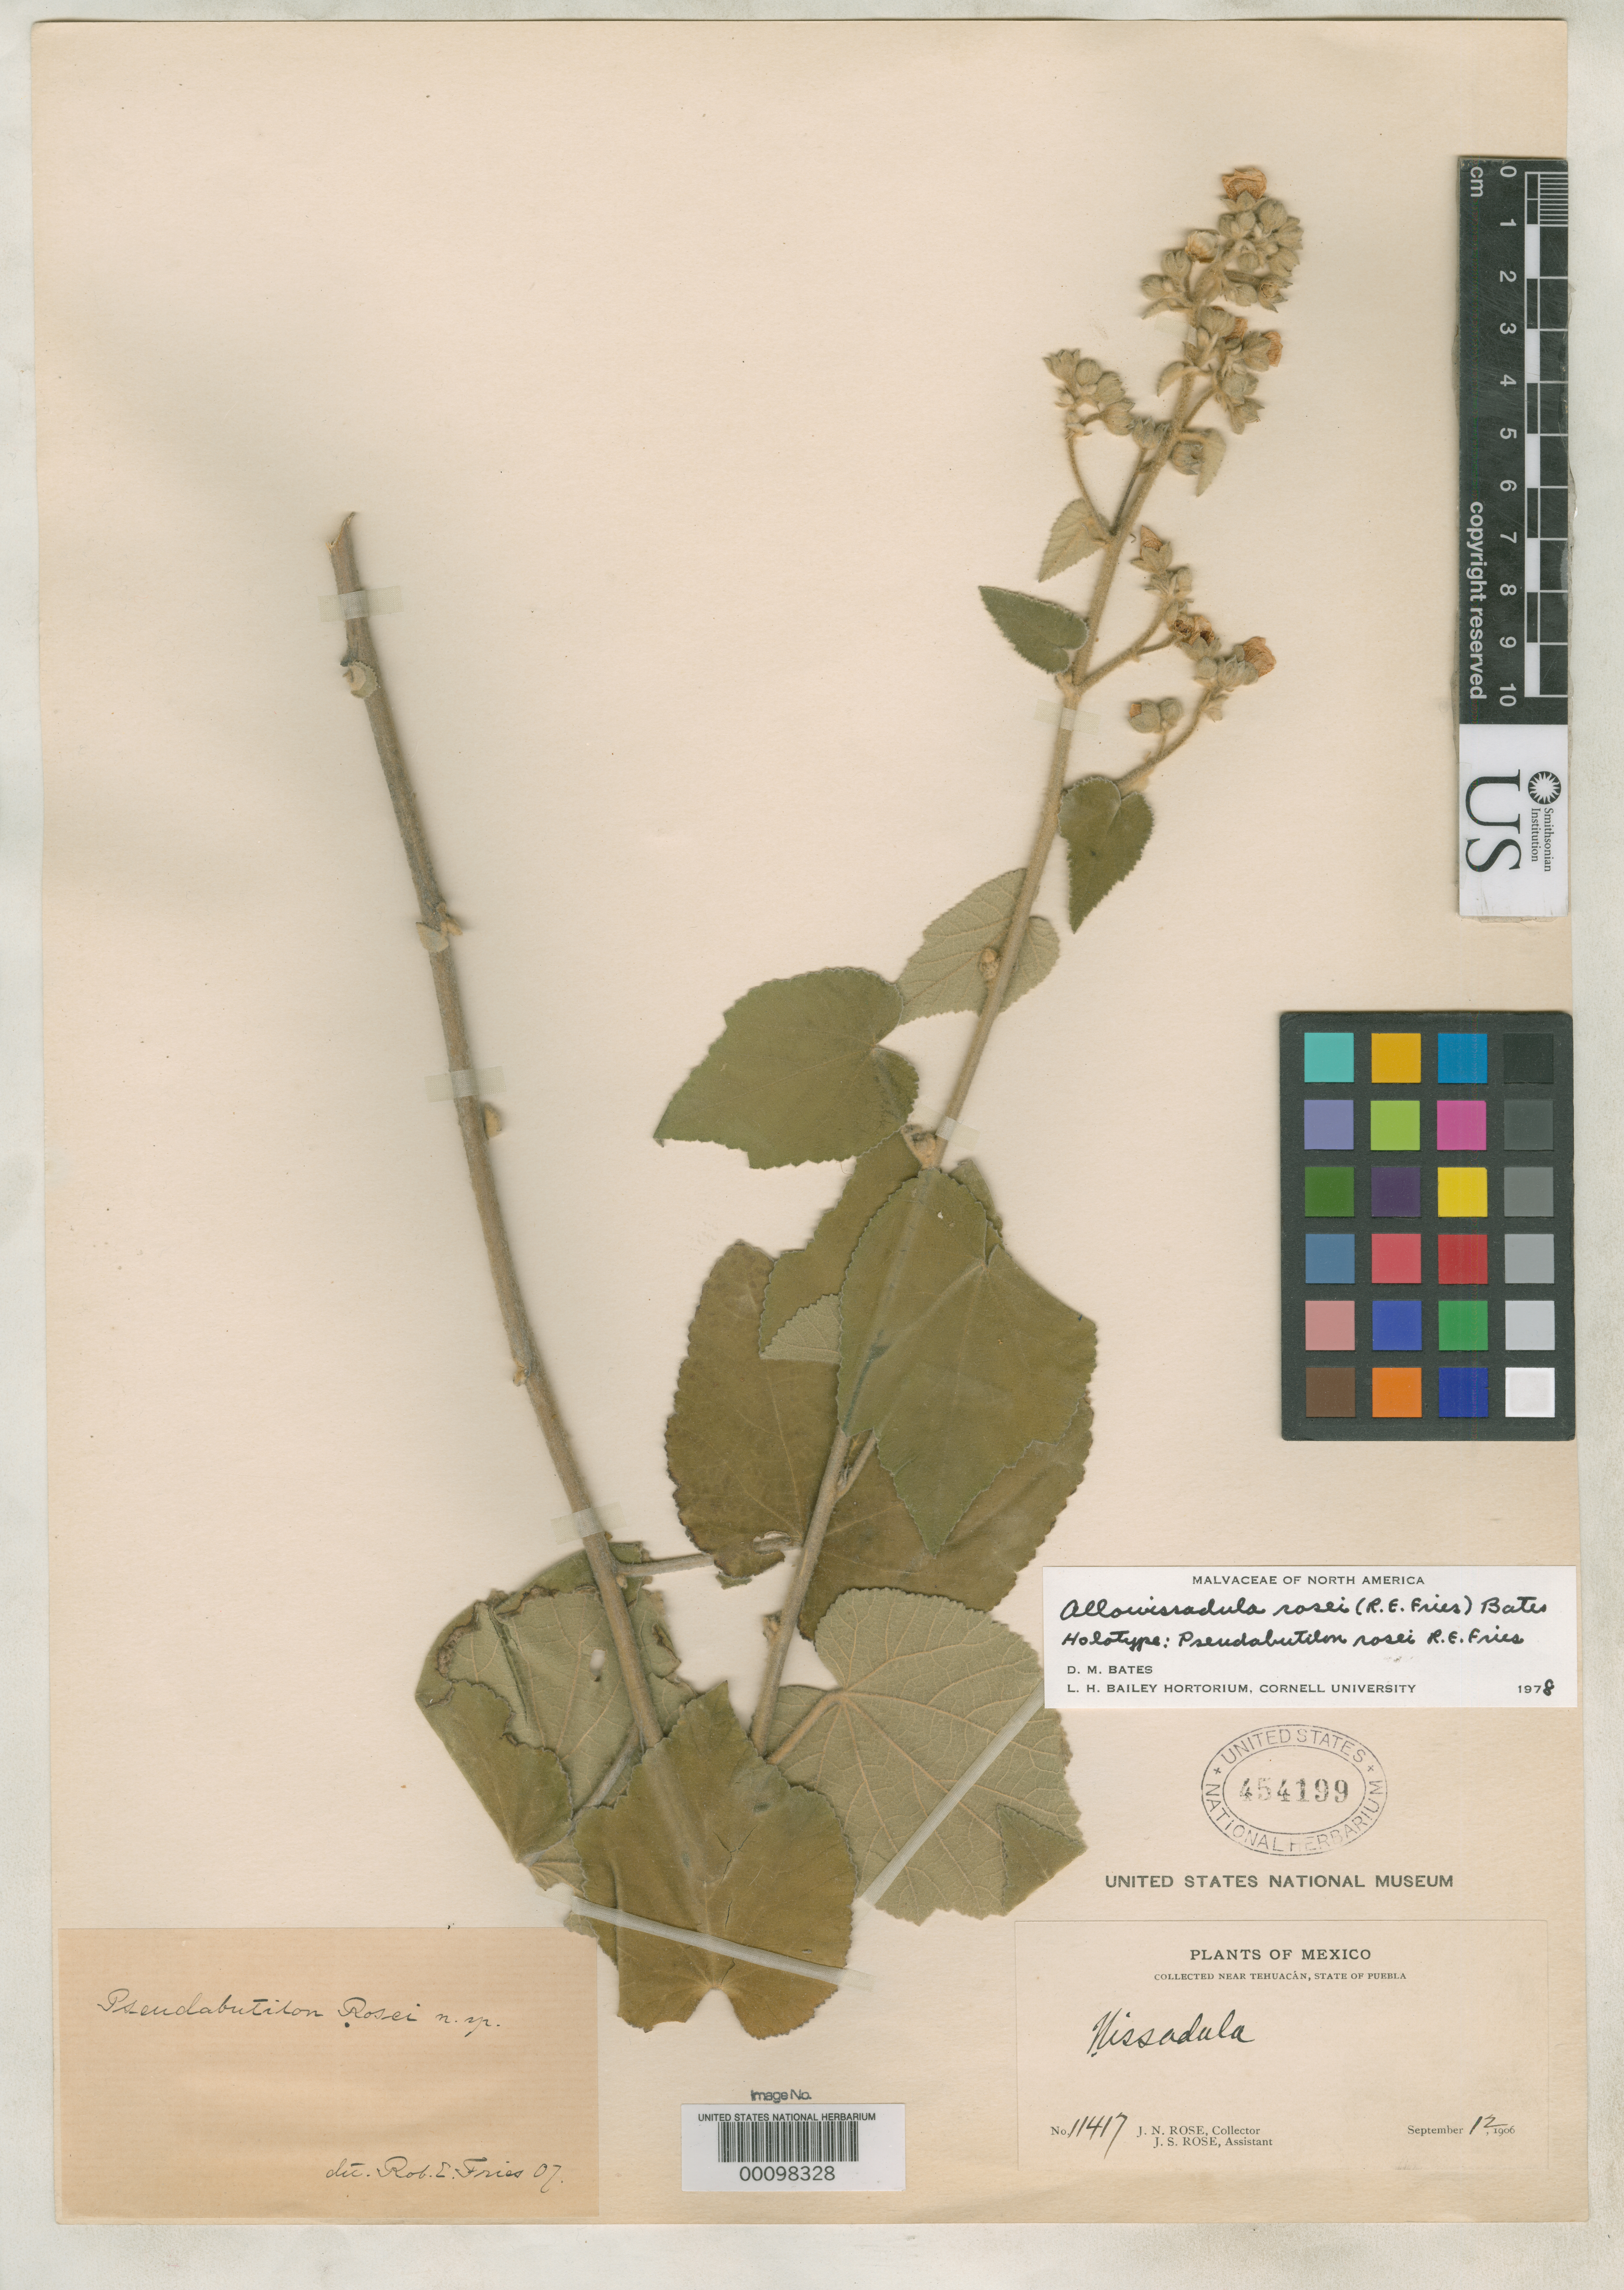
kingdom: Plantae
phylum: Tracheophyta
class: Magnoliopsida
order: Malvales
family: Malvaceae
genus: Pseudabutilon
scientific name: Pseudabutilon rosei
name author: R.E. Fr.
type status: Holotype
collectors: J. N. Rose & J. S. Rose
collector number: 11417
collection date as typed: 12 Sep 1906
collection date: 1906-09-12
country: Mexico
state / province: Puebla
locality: Tehuecan.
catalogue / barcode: US 454199